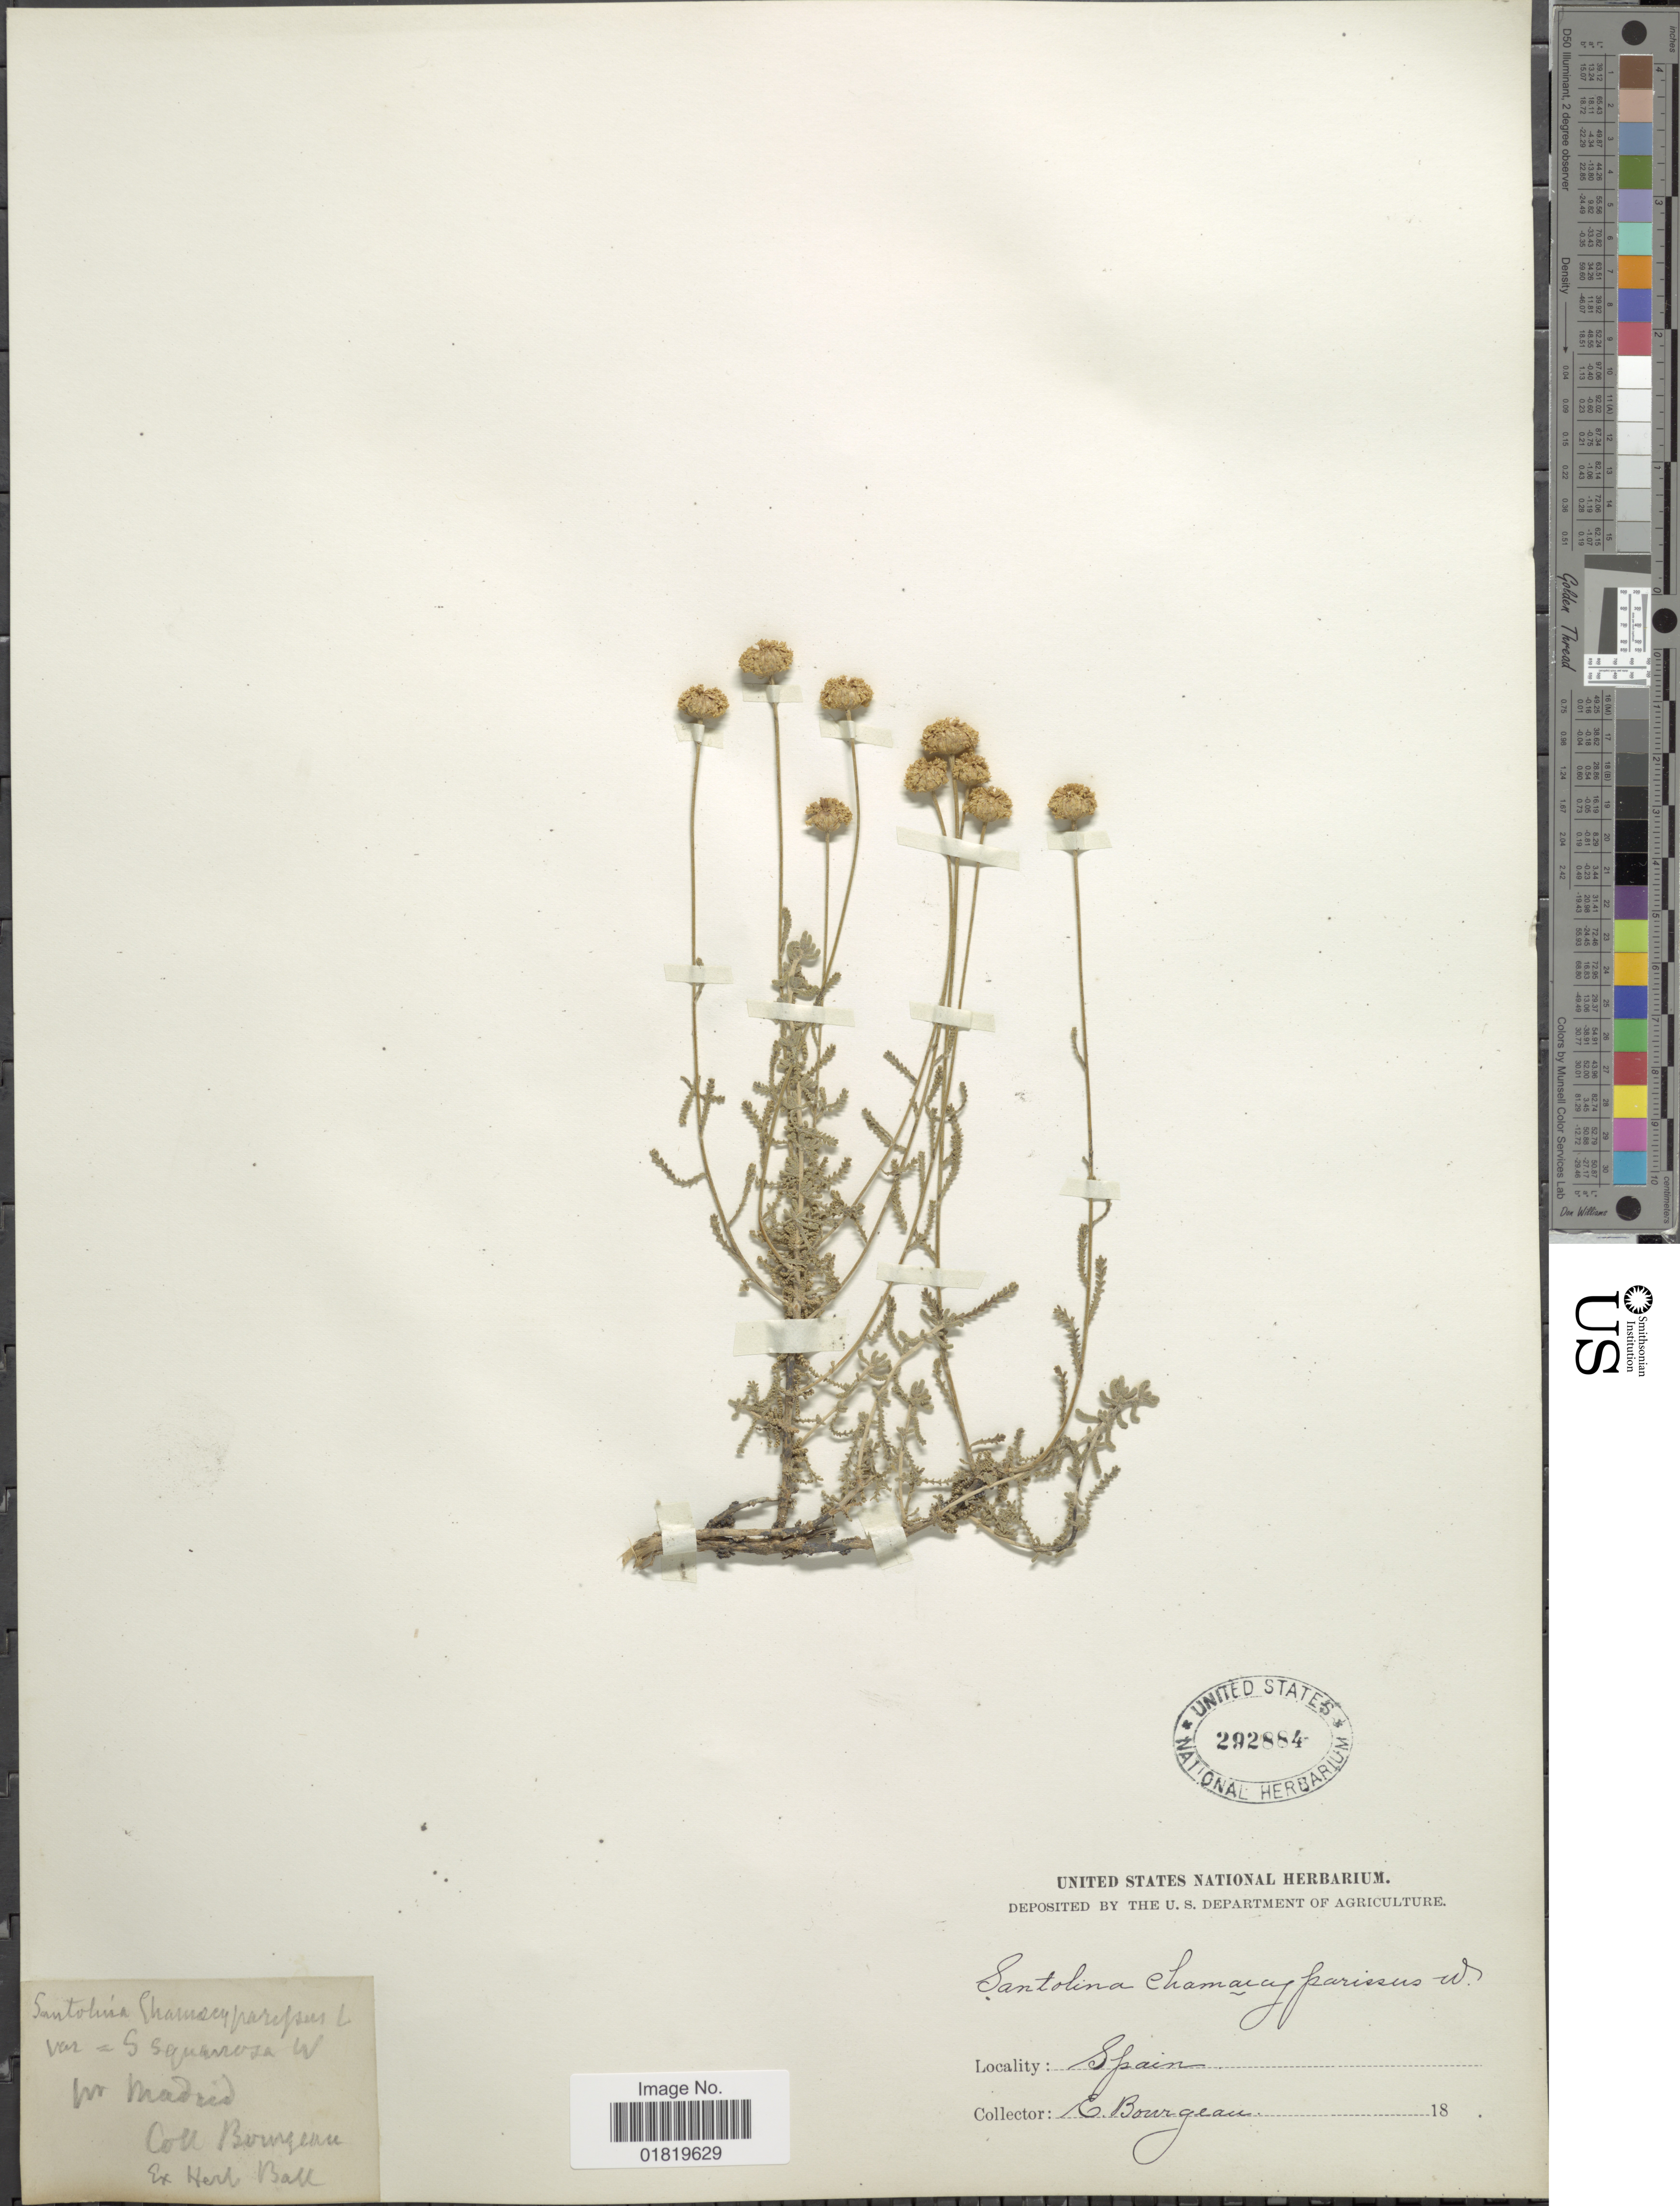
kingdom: Plantae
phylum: Tracheophyta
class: Magnoliopsida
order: Asterales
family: Asteraceae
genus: Santolina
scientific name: Santolina chamaecyparissus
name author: L.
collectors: E. Bourgeau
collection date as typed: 18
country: Spain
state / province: Madrid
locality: In Madrid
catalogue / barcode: US 292884